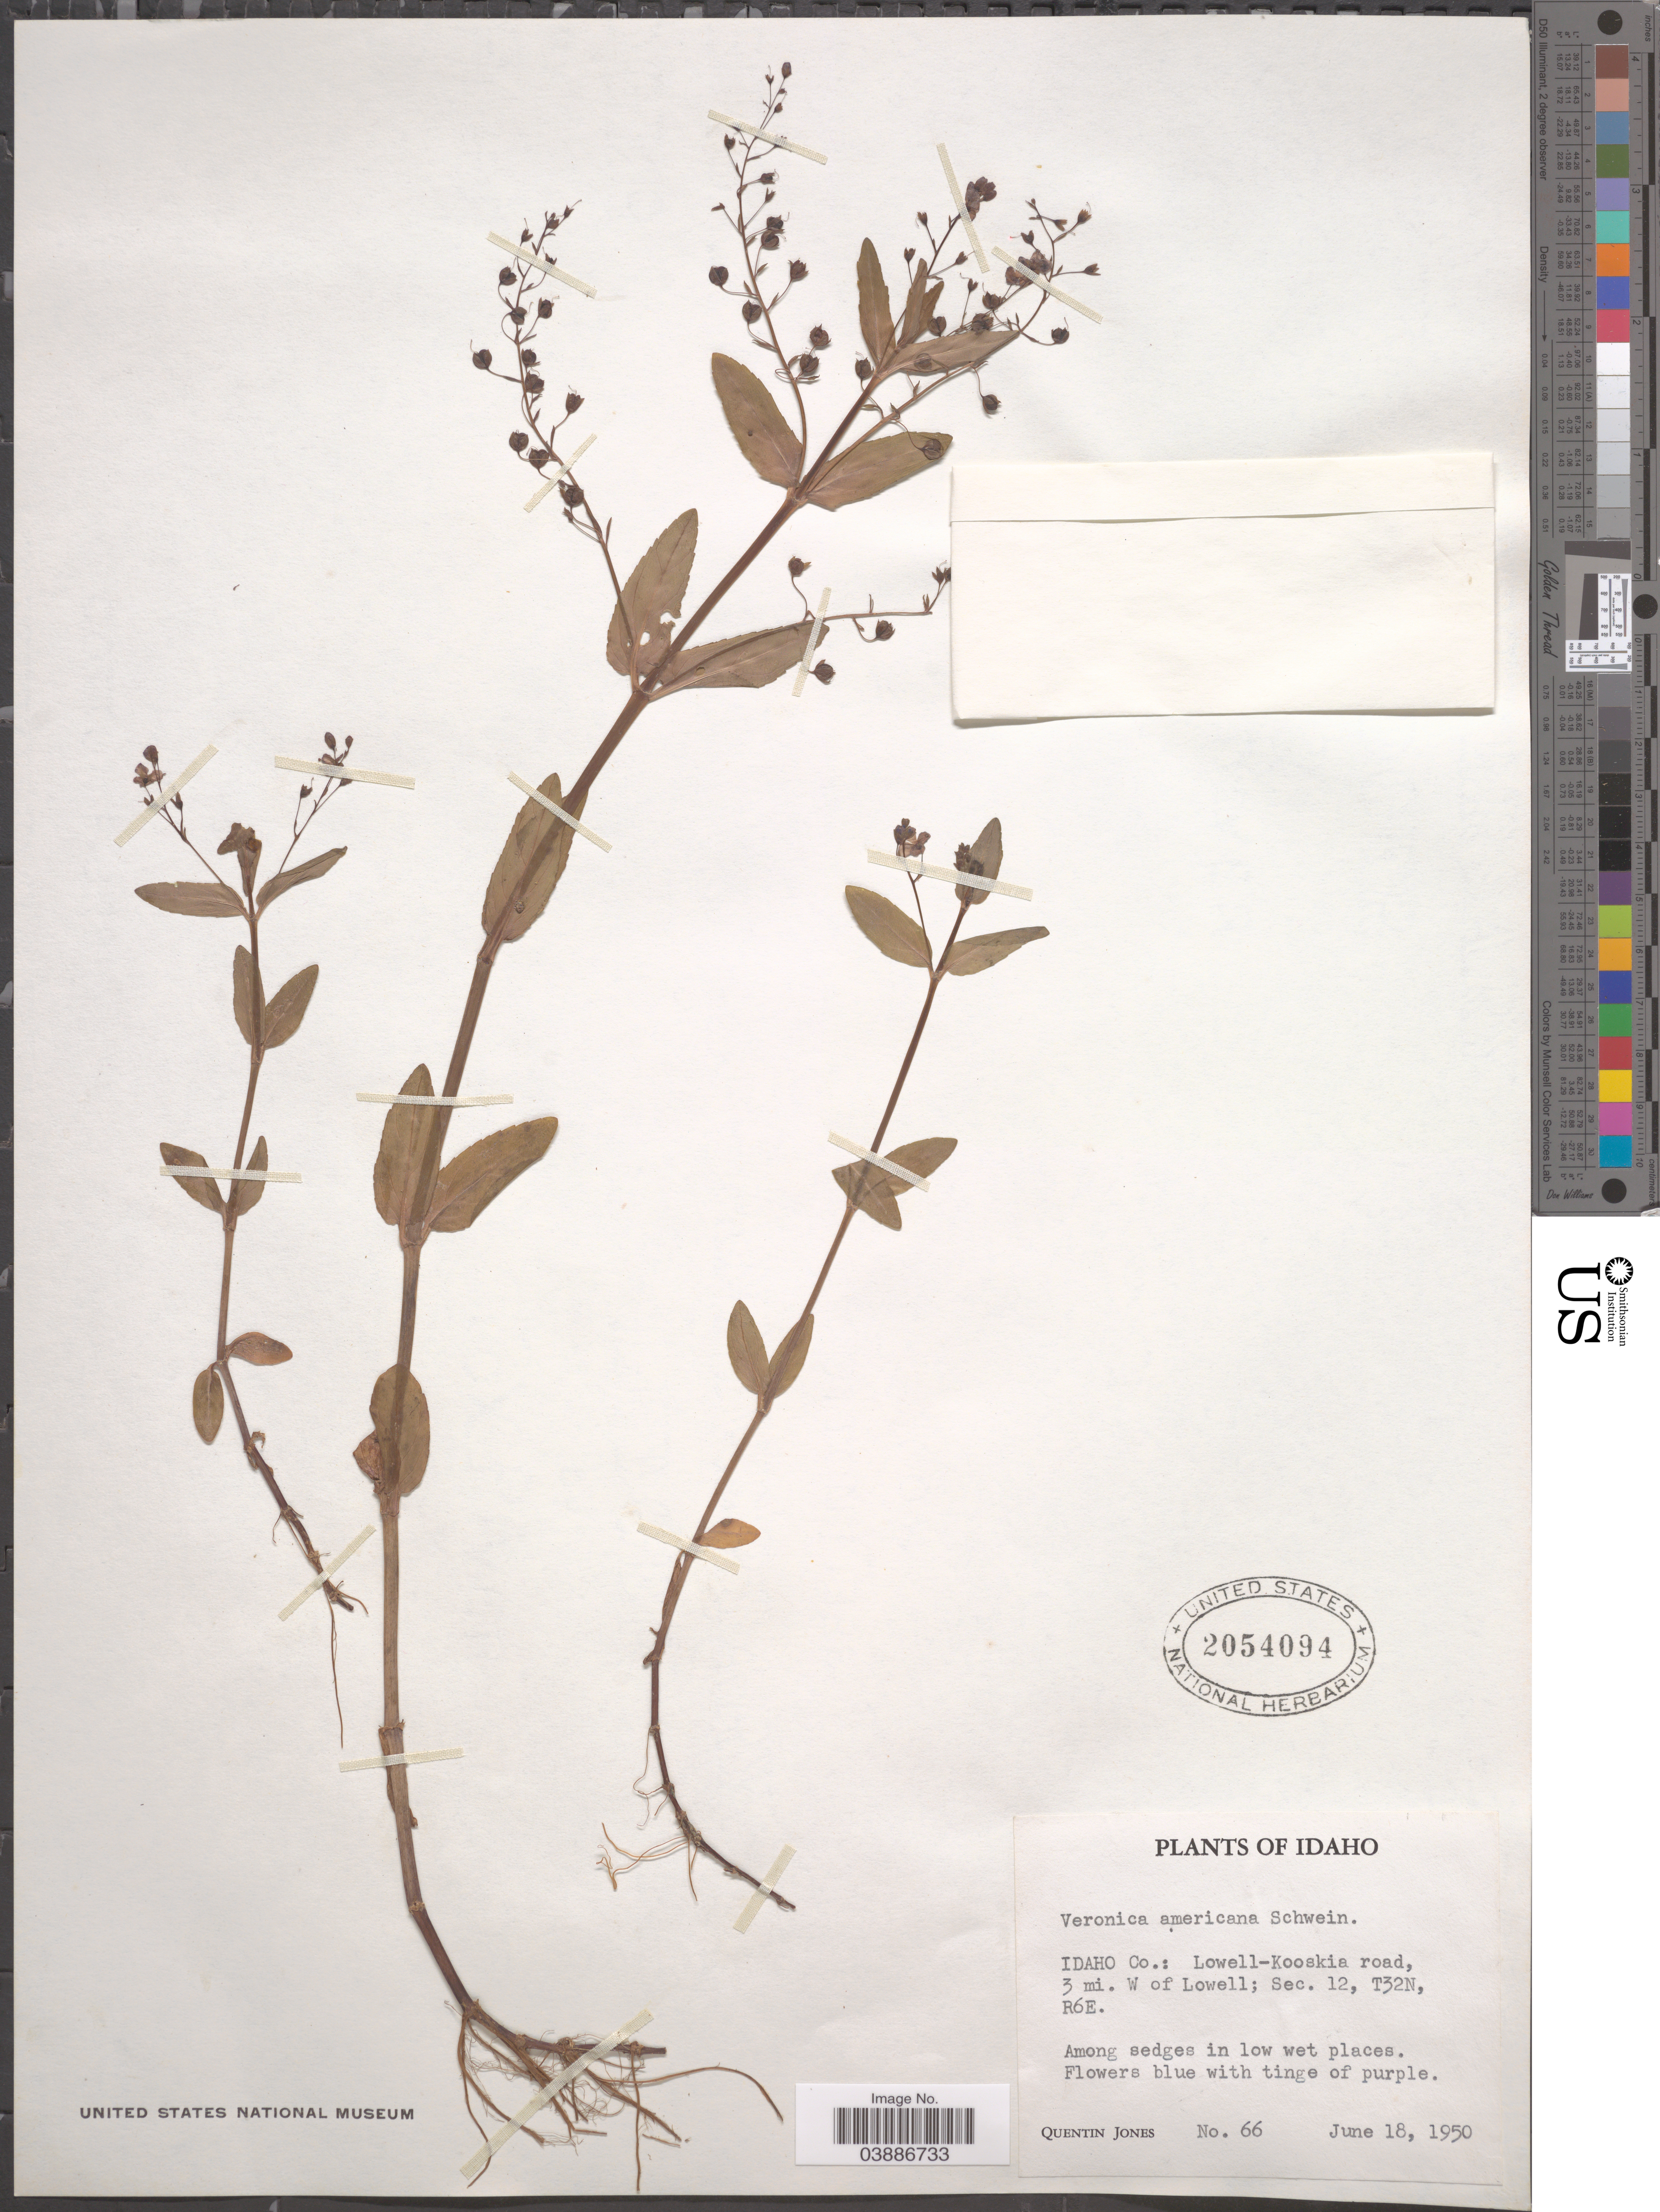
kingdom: Plantae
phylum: Tracheophyta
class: Magnoliopsida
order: Lamiales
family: Plantaginaceae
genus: Veronica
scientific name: Veronica americana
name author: Schwein. ex Benth.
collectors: Q. Jones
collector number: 66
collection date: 1950-06-18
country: United States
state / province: Ohio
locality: Idaho Co.: Lowell-Kooskia road, 3 mi. W of Lowell; Sec. 12, T32N, R6E.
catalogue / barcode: US 2054094